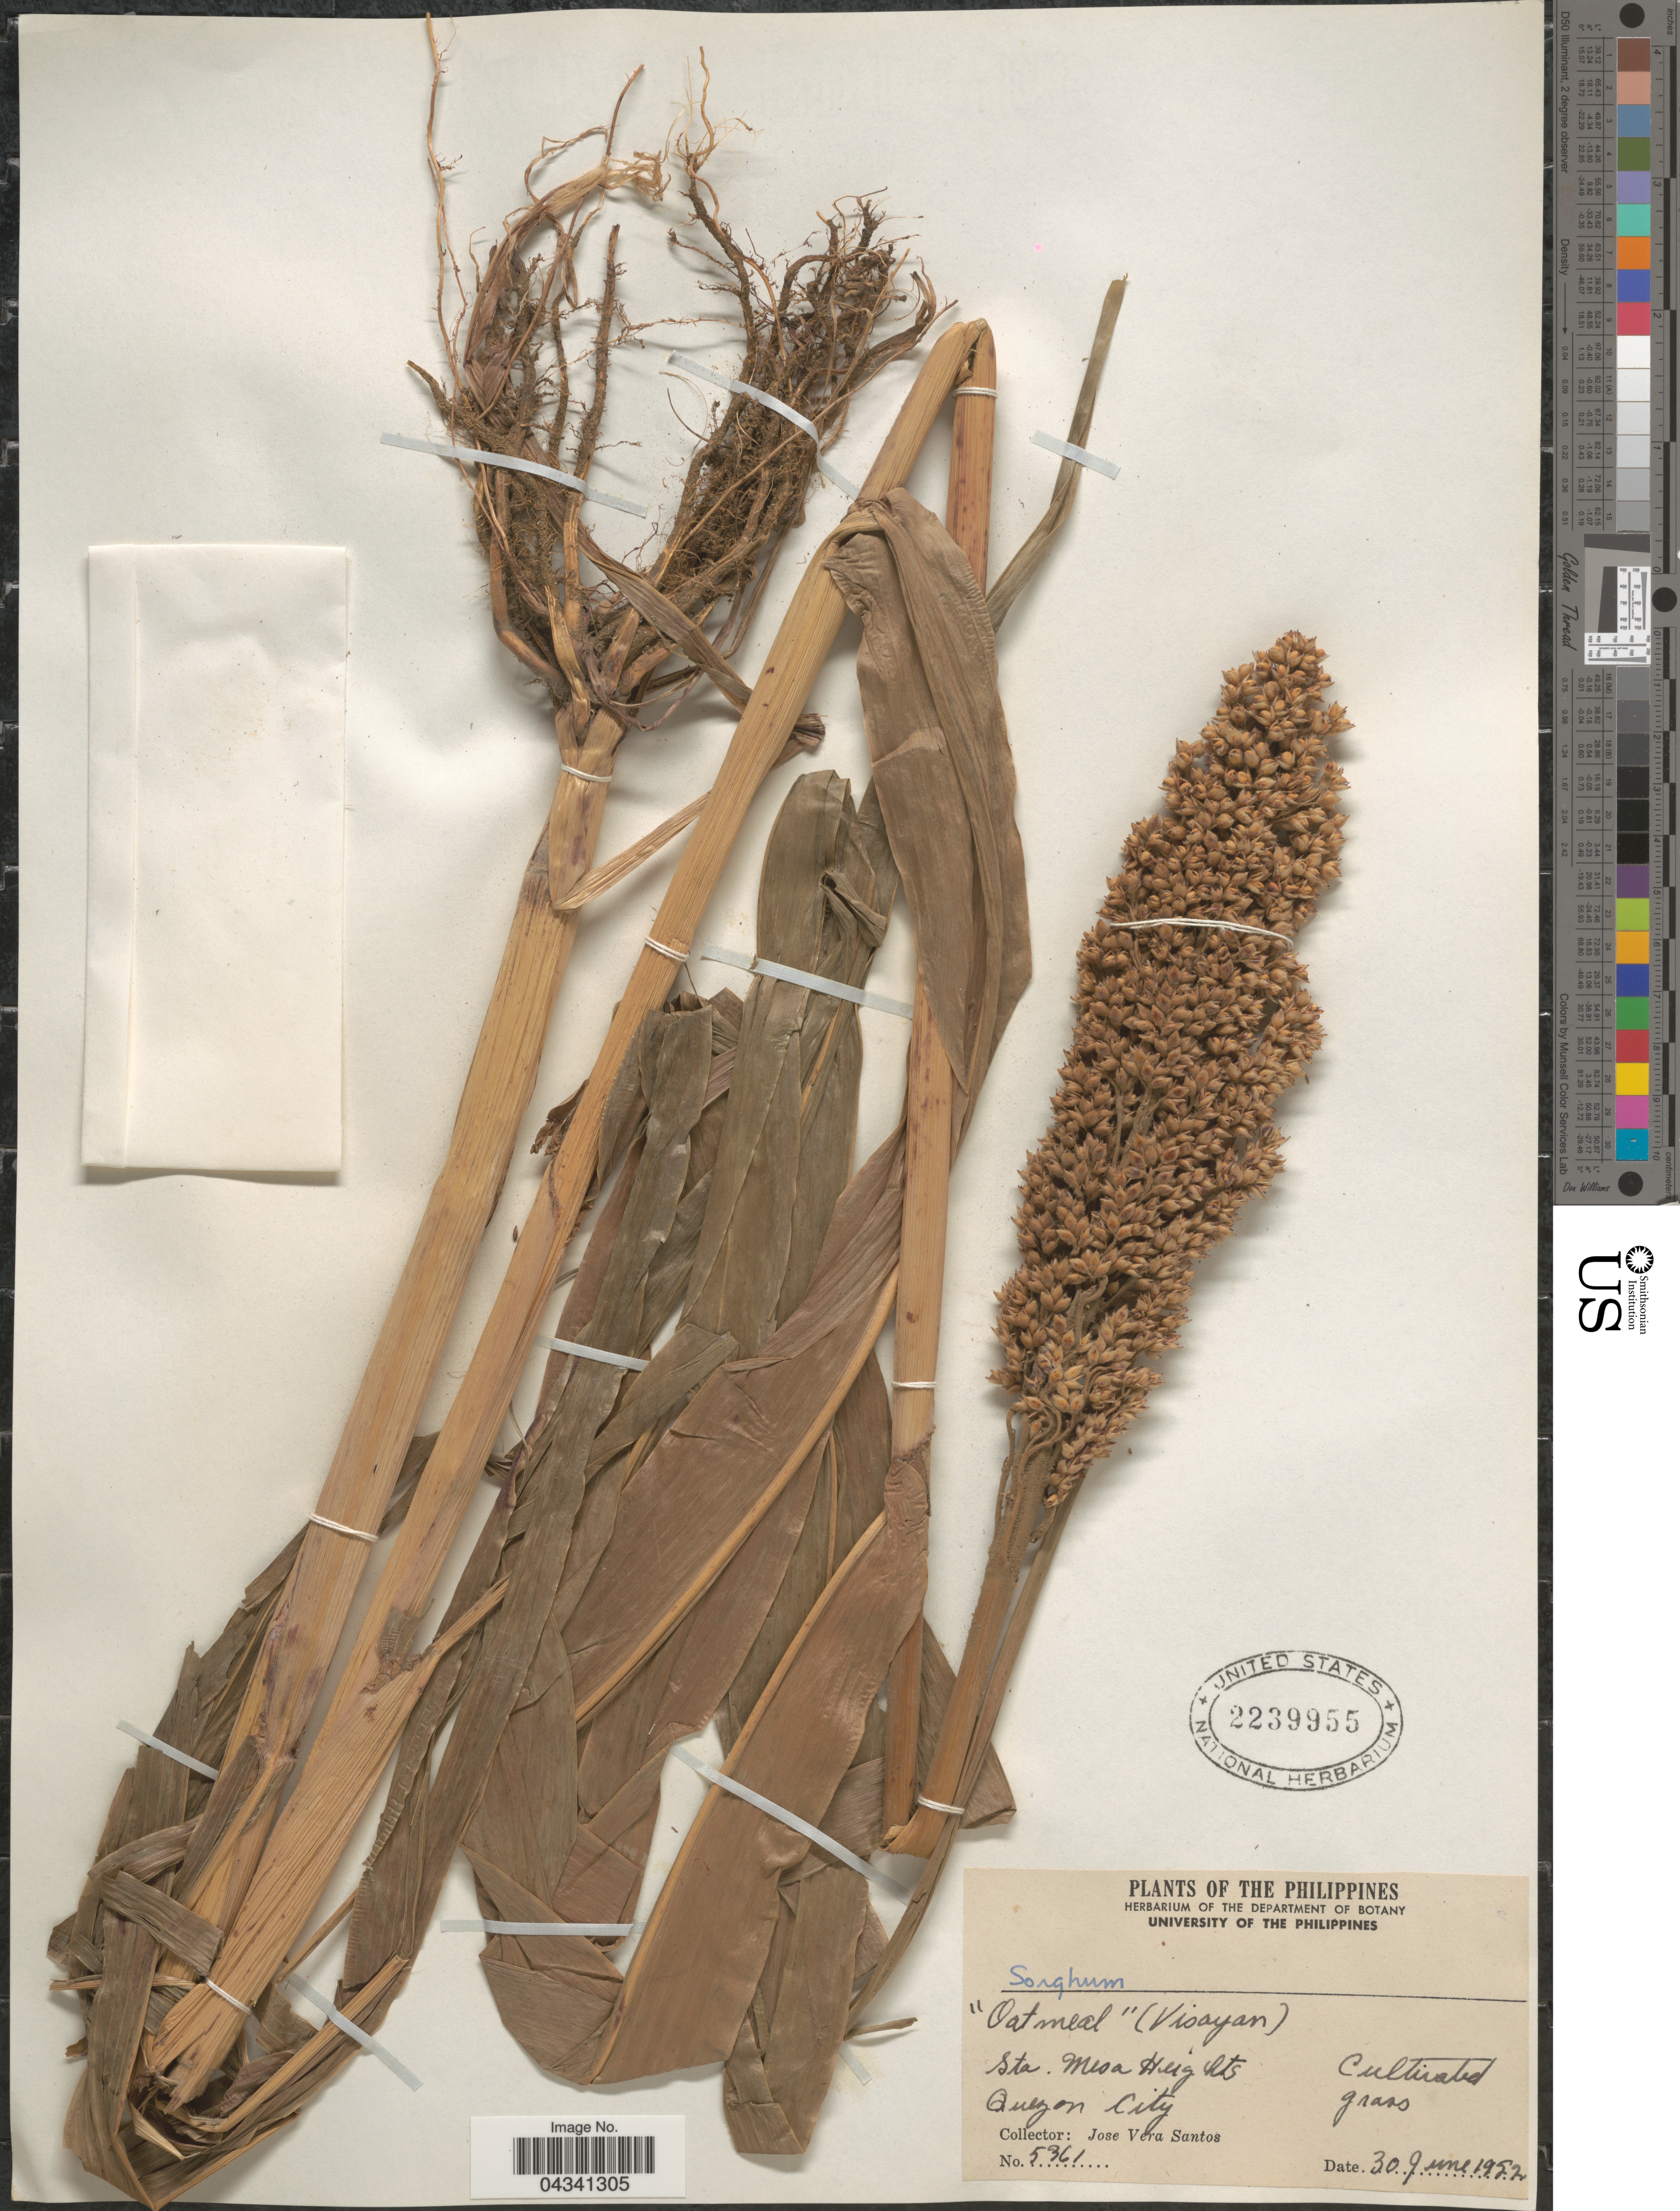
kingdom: Plantae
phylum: Tracheophyta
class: Liliopsida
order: Poales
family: Poaceae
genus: Sorghum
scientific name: Sorghum sp.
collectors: J. V. Santos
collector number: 5361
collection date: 1952-06-30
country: Philippines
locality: Oatmeal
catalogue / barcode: US 2239955